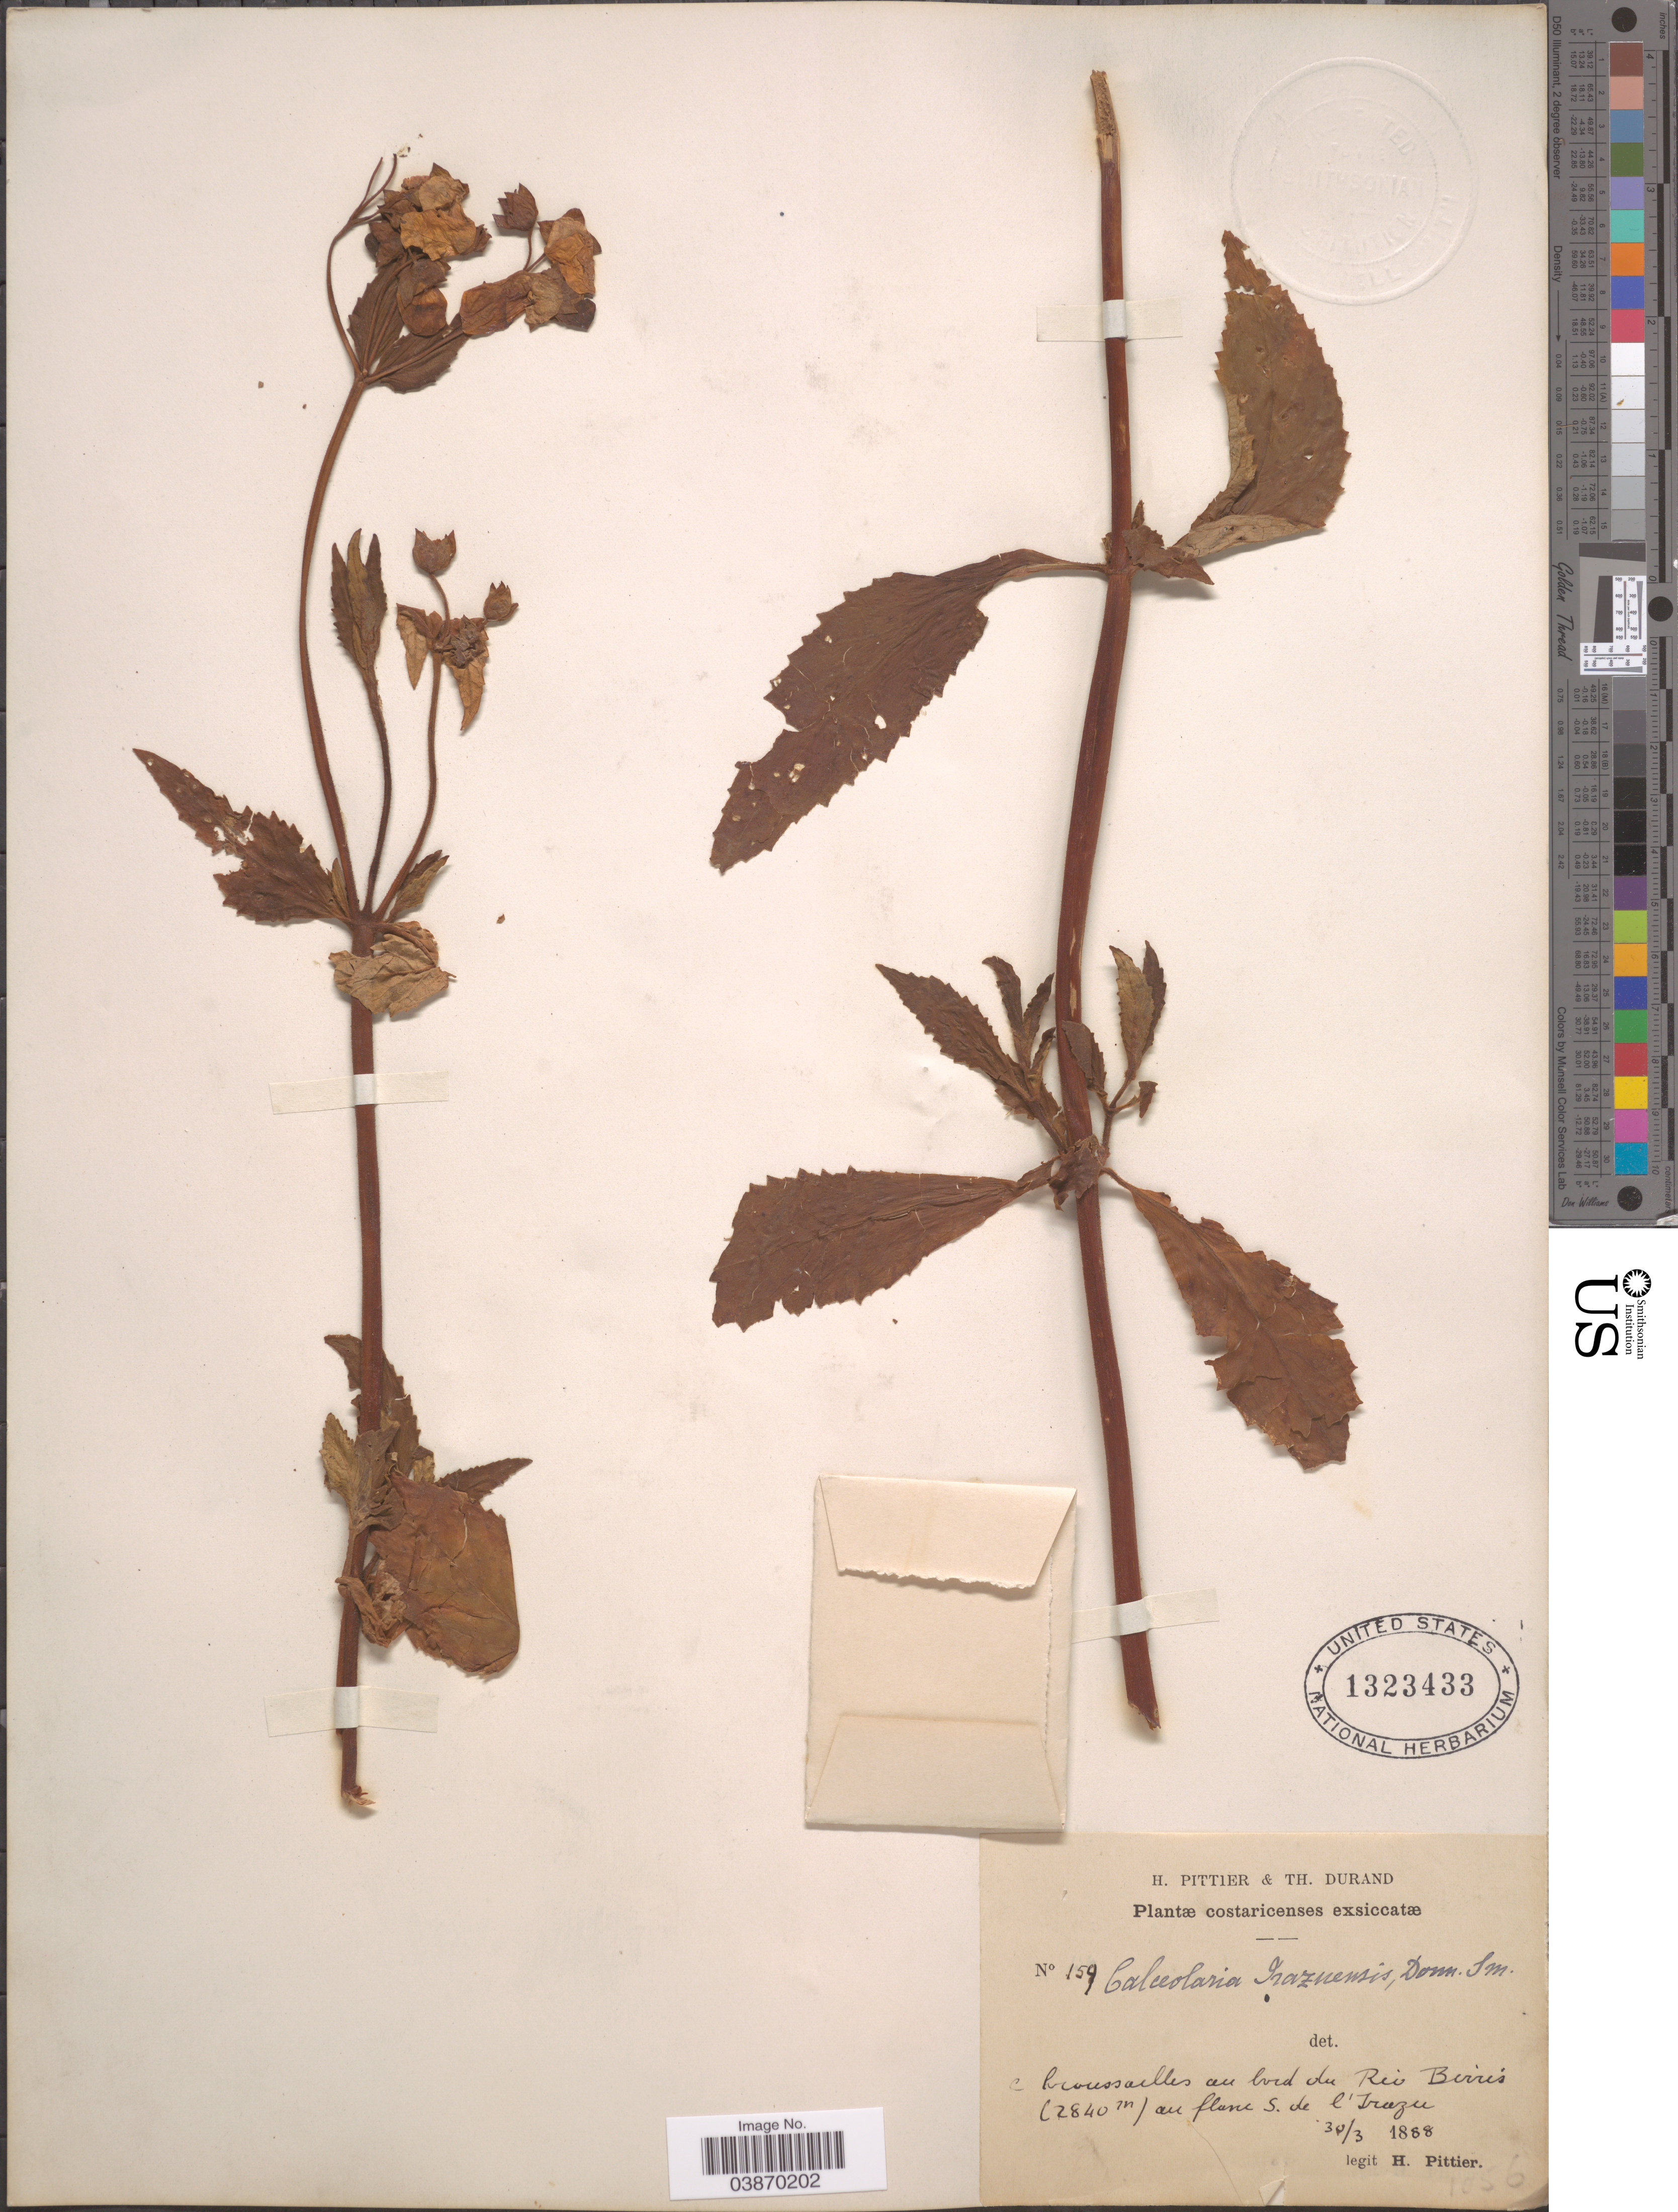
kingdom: Plantae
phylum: Tracheophyta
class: Magnoliopsida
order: Lamiales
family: Calceolariaceae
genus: Calceolaria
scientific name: Calceolaria irazuensis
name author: Donn. Sm.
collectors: H. F. Pittier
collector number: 159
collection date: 1888-03-30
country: Costa Rica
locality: Broussailles au bord du Río Birrís au flanc S. de l'Irazu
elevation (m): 2840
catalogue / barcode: US 1323433